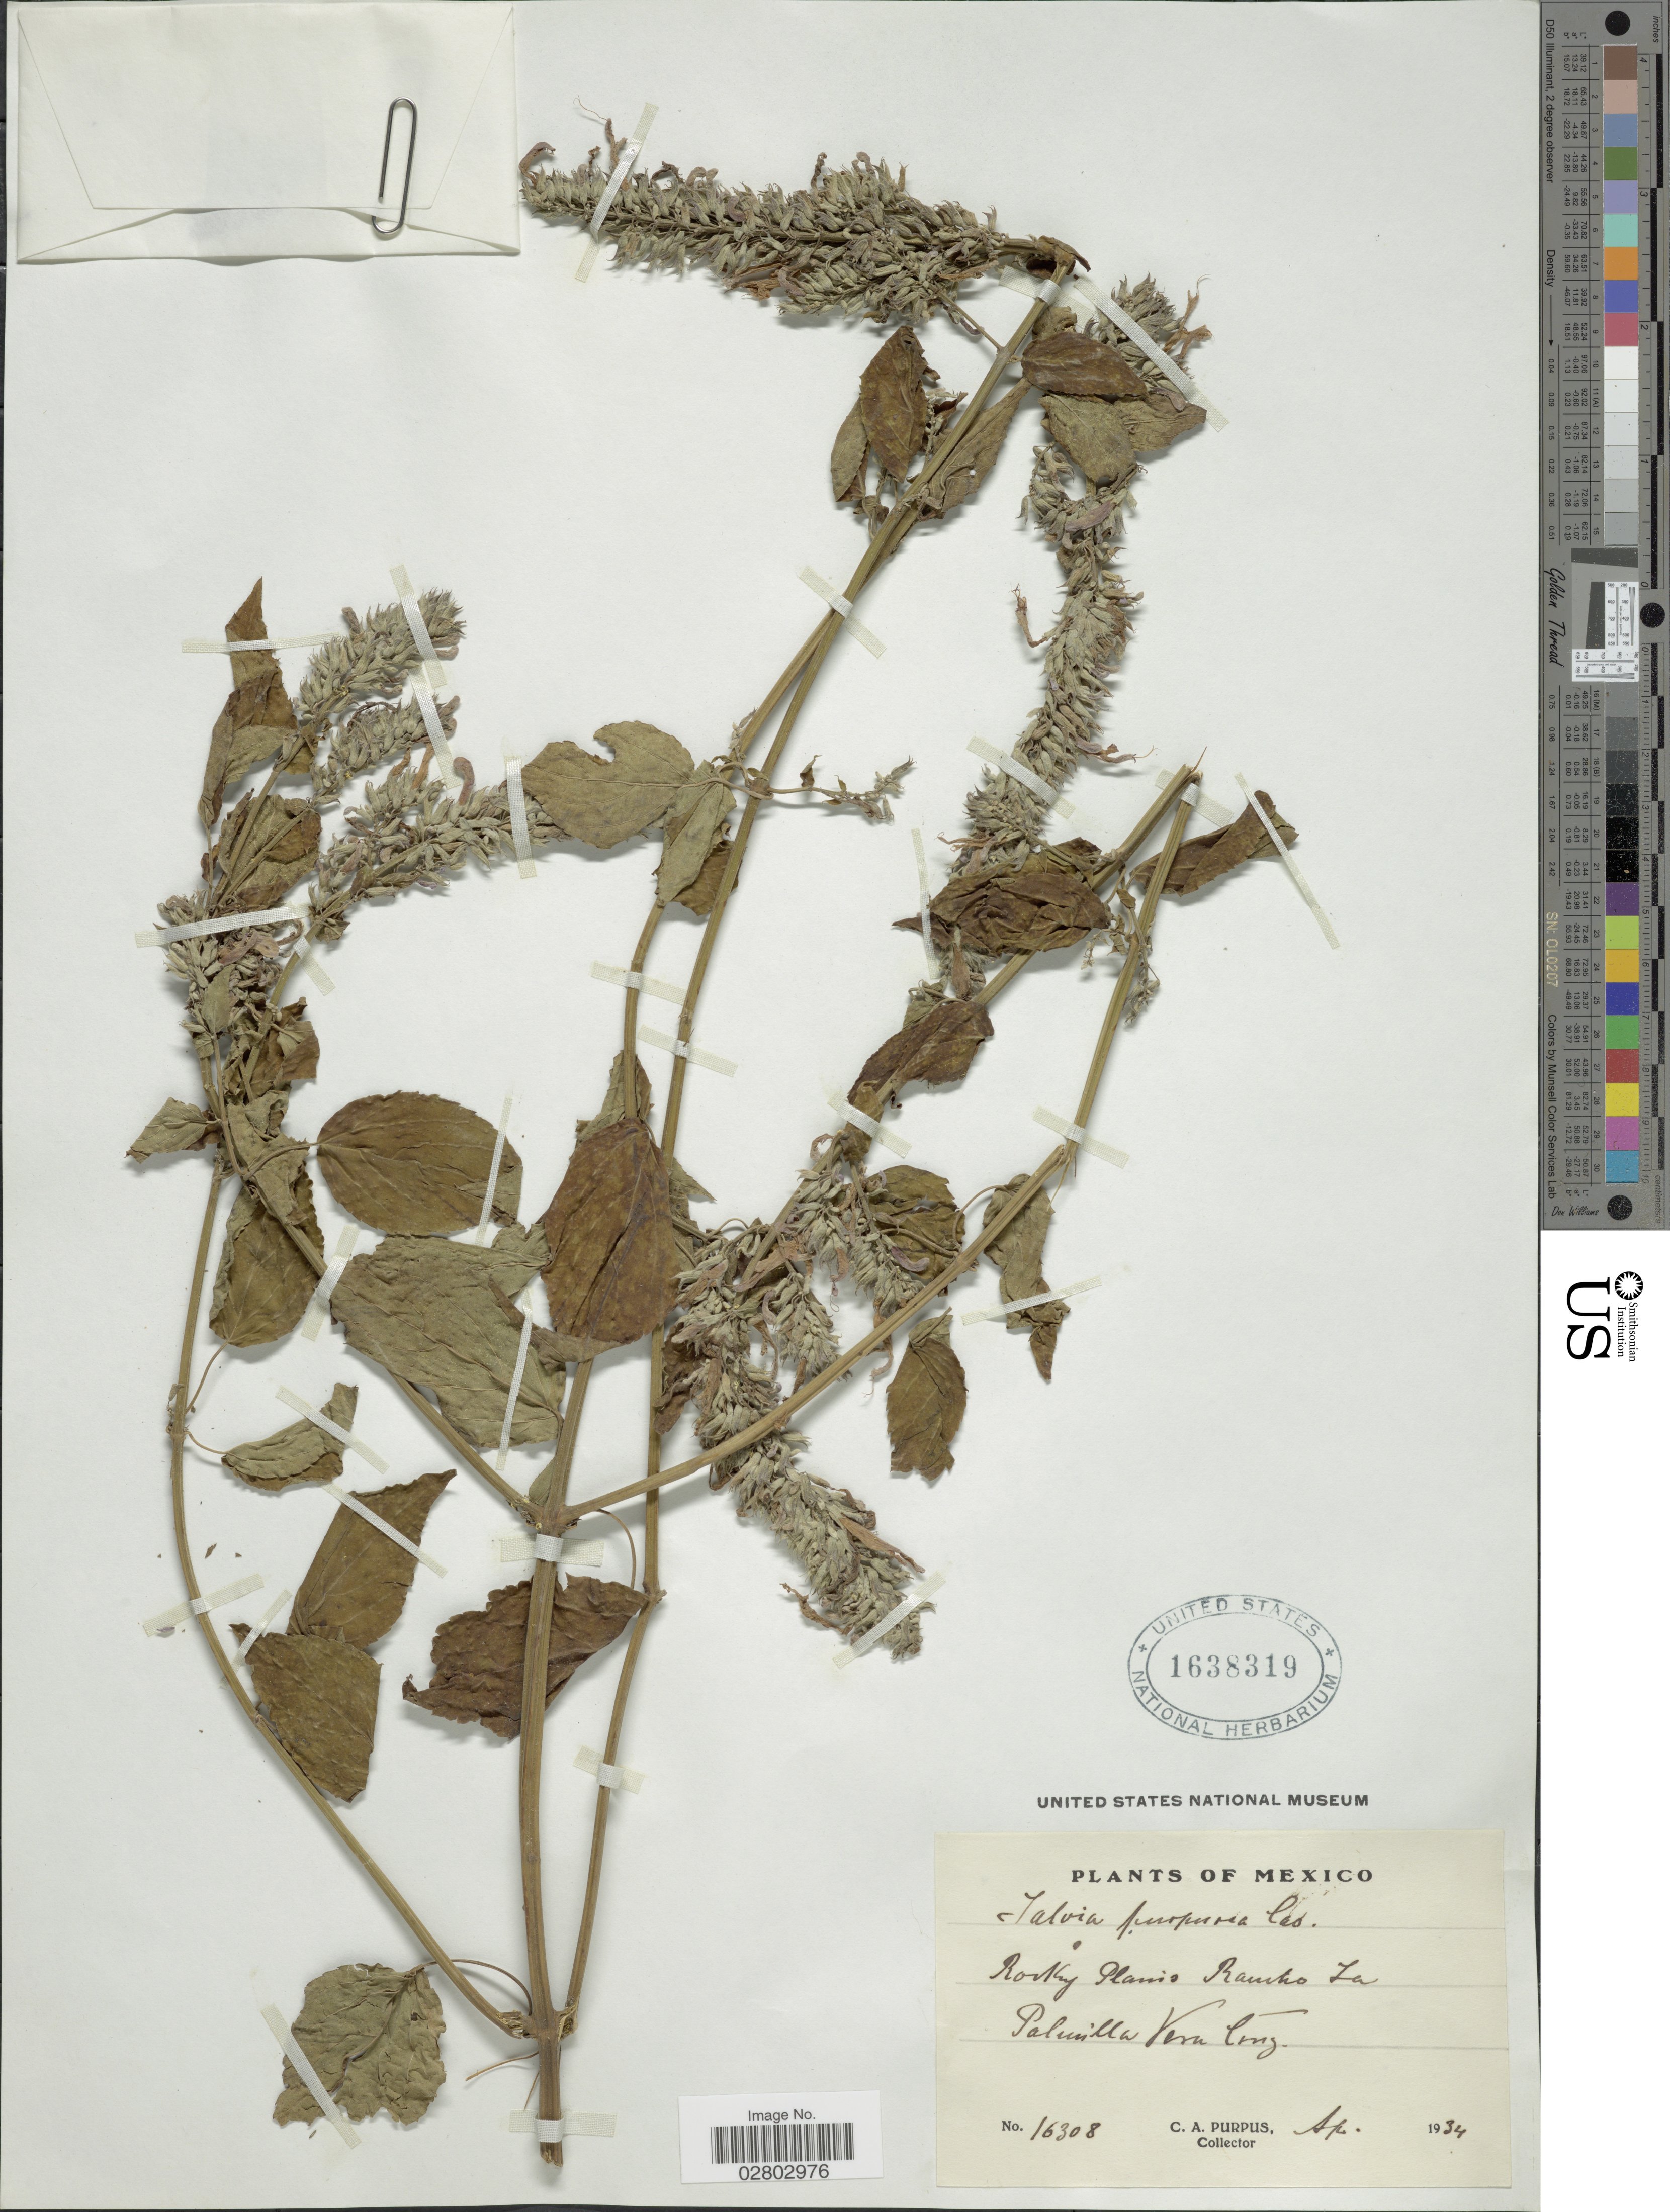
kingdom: Plantae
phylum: Tracheophyta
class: Magnoliopsida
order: Lamiales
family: Lamiaceae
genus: Salvia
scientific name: Salvia purpurea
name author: Cav.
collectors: C. A. Purpus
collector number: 16308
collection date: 1934-04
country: Mexico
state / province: Veracruz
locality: Rocky Plains Rancho La Palmilla. Vera Cruz.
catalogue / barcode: US 1638319